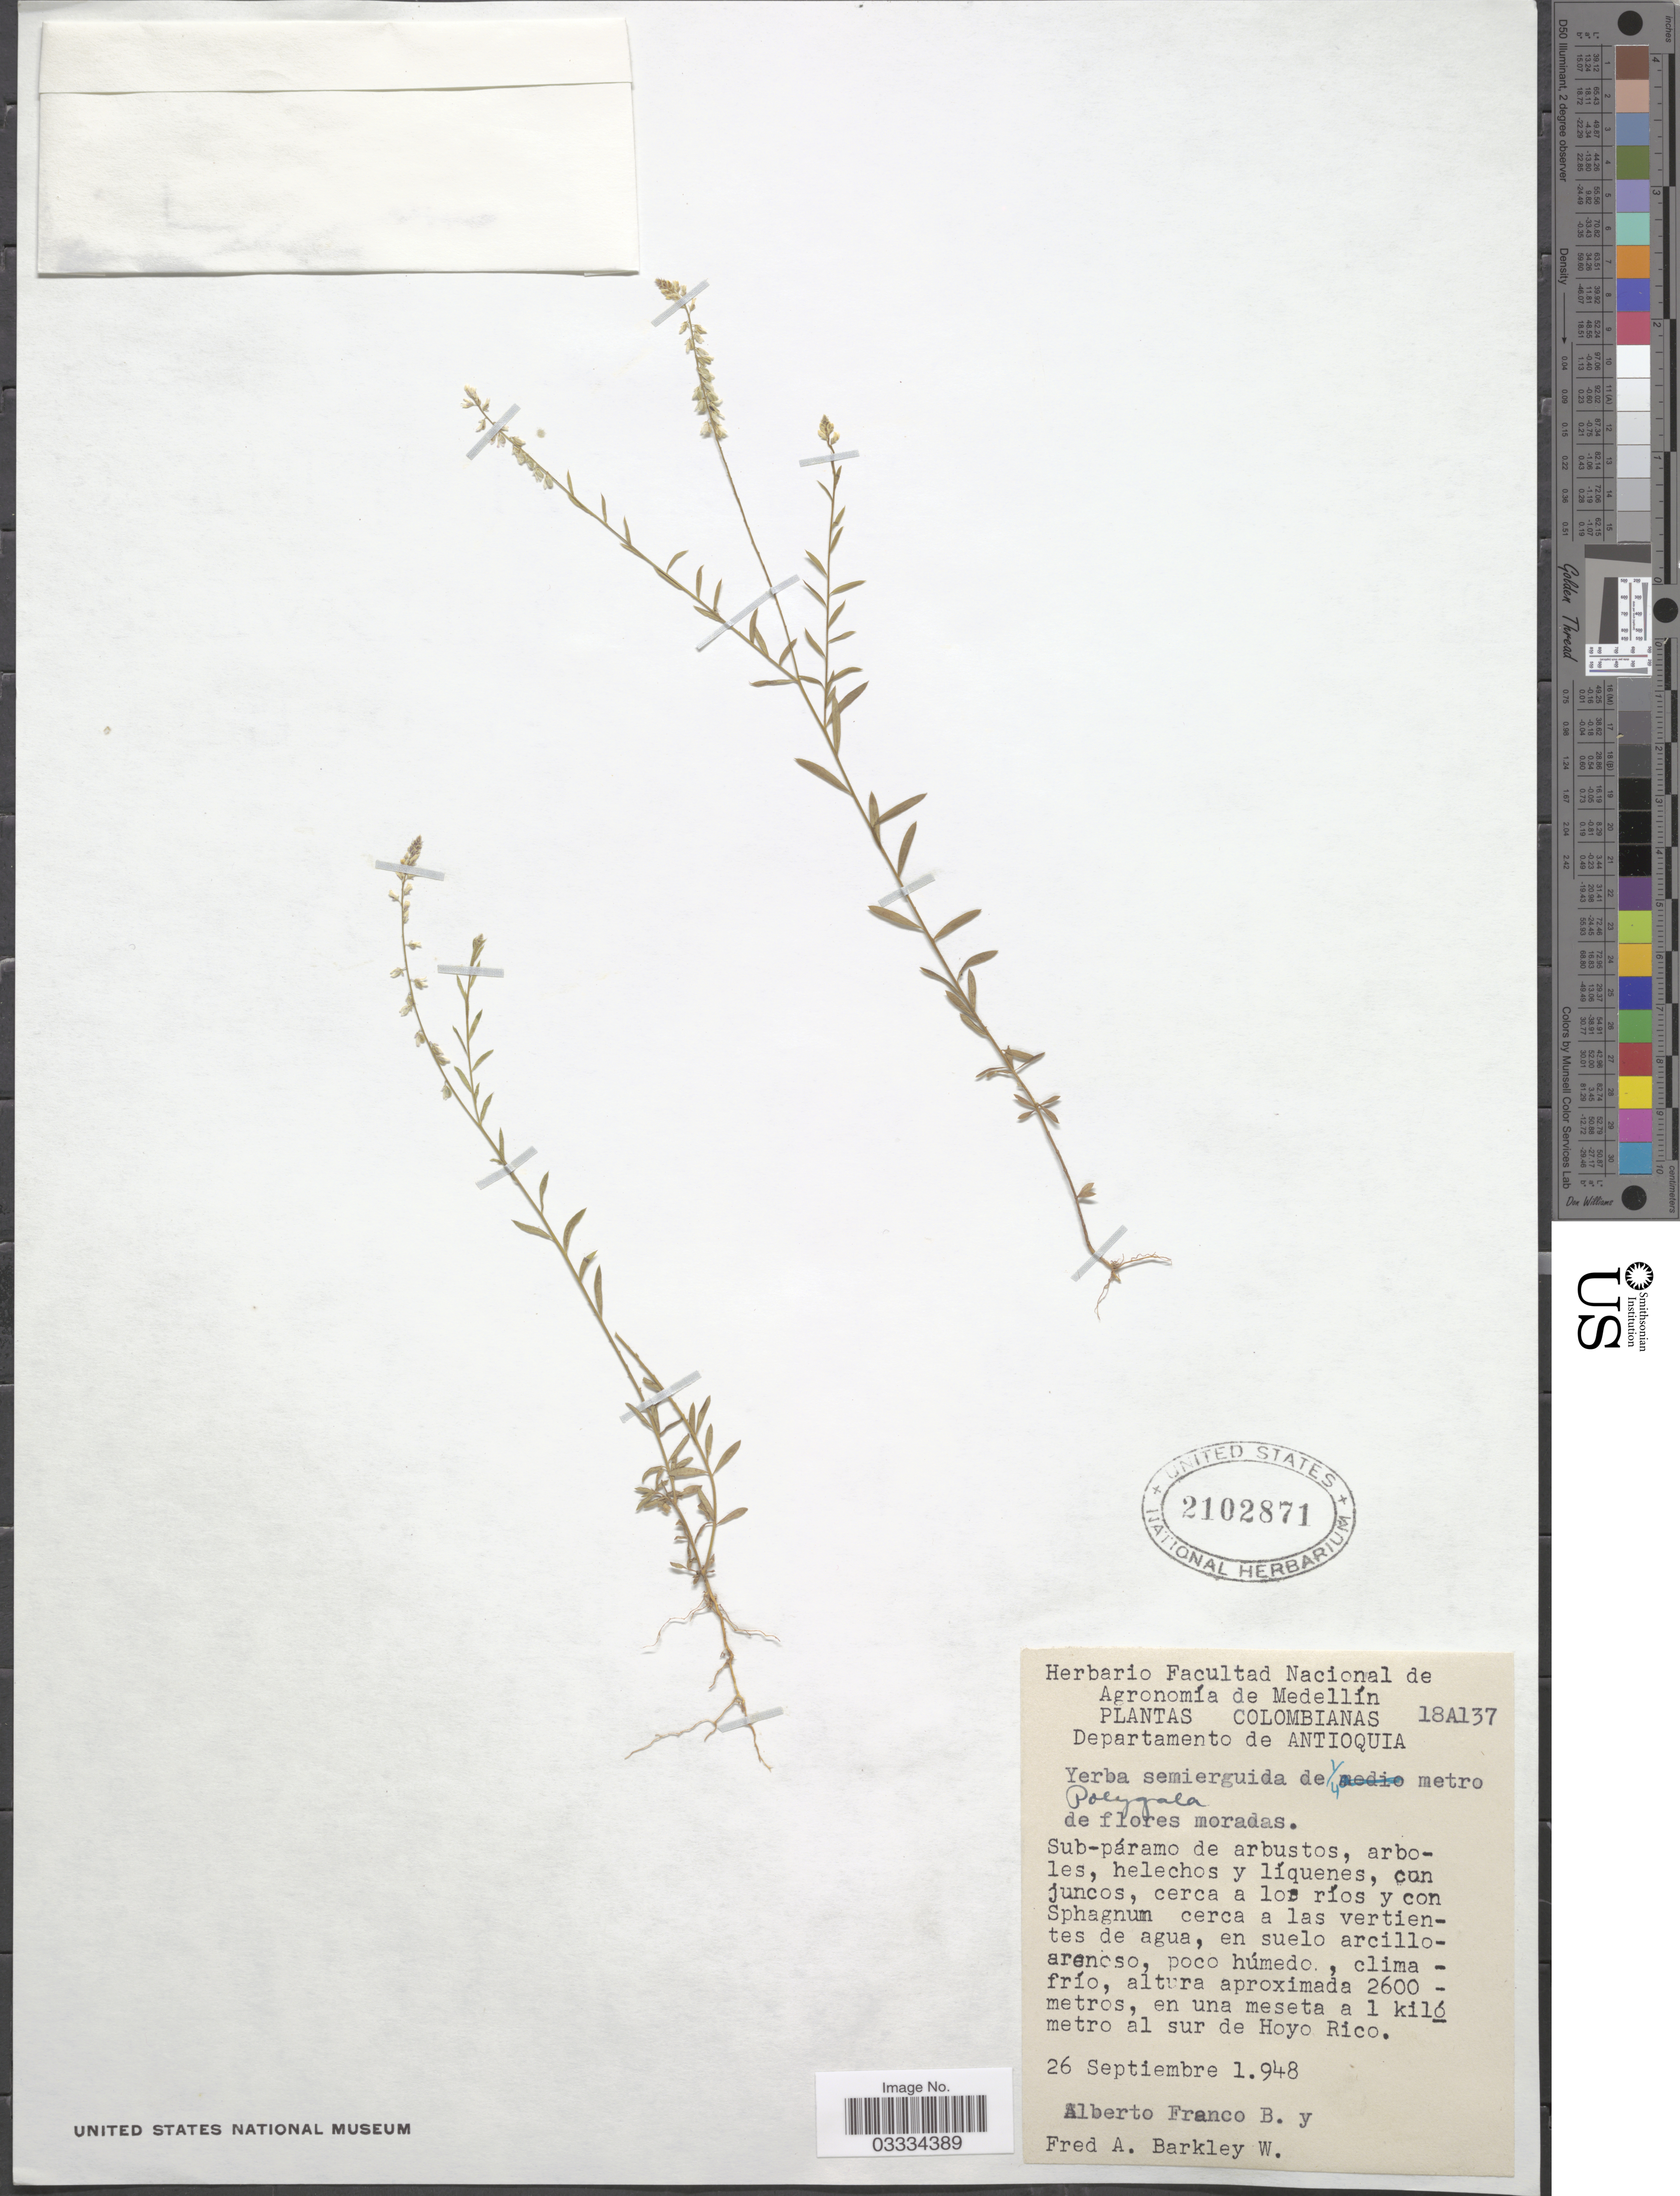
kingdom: Plantae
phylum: Tracheophyta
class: Magnoliopsida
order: Fabales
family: Polygalaceae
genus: Polygala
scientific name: Polygala sp.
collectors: A. Franco B. & F. Barkley W.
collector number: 18A137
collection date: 1948-09-26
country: Colombia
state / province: Antioquia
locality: Departamento de Antioquia. En Una meseta a 1 kilómetro al sur de Hoya Rico.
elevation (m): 2600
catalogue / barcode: US 2102871